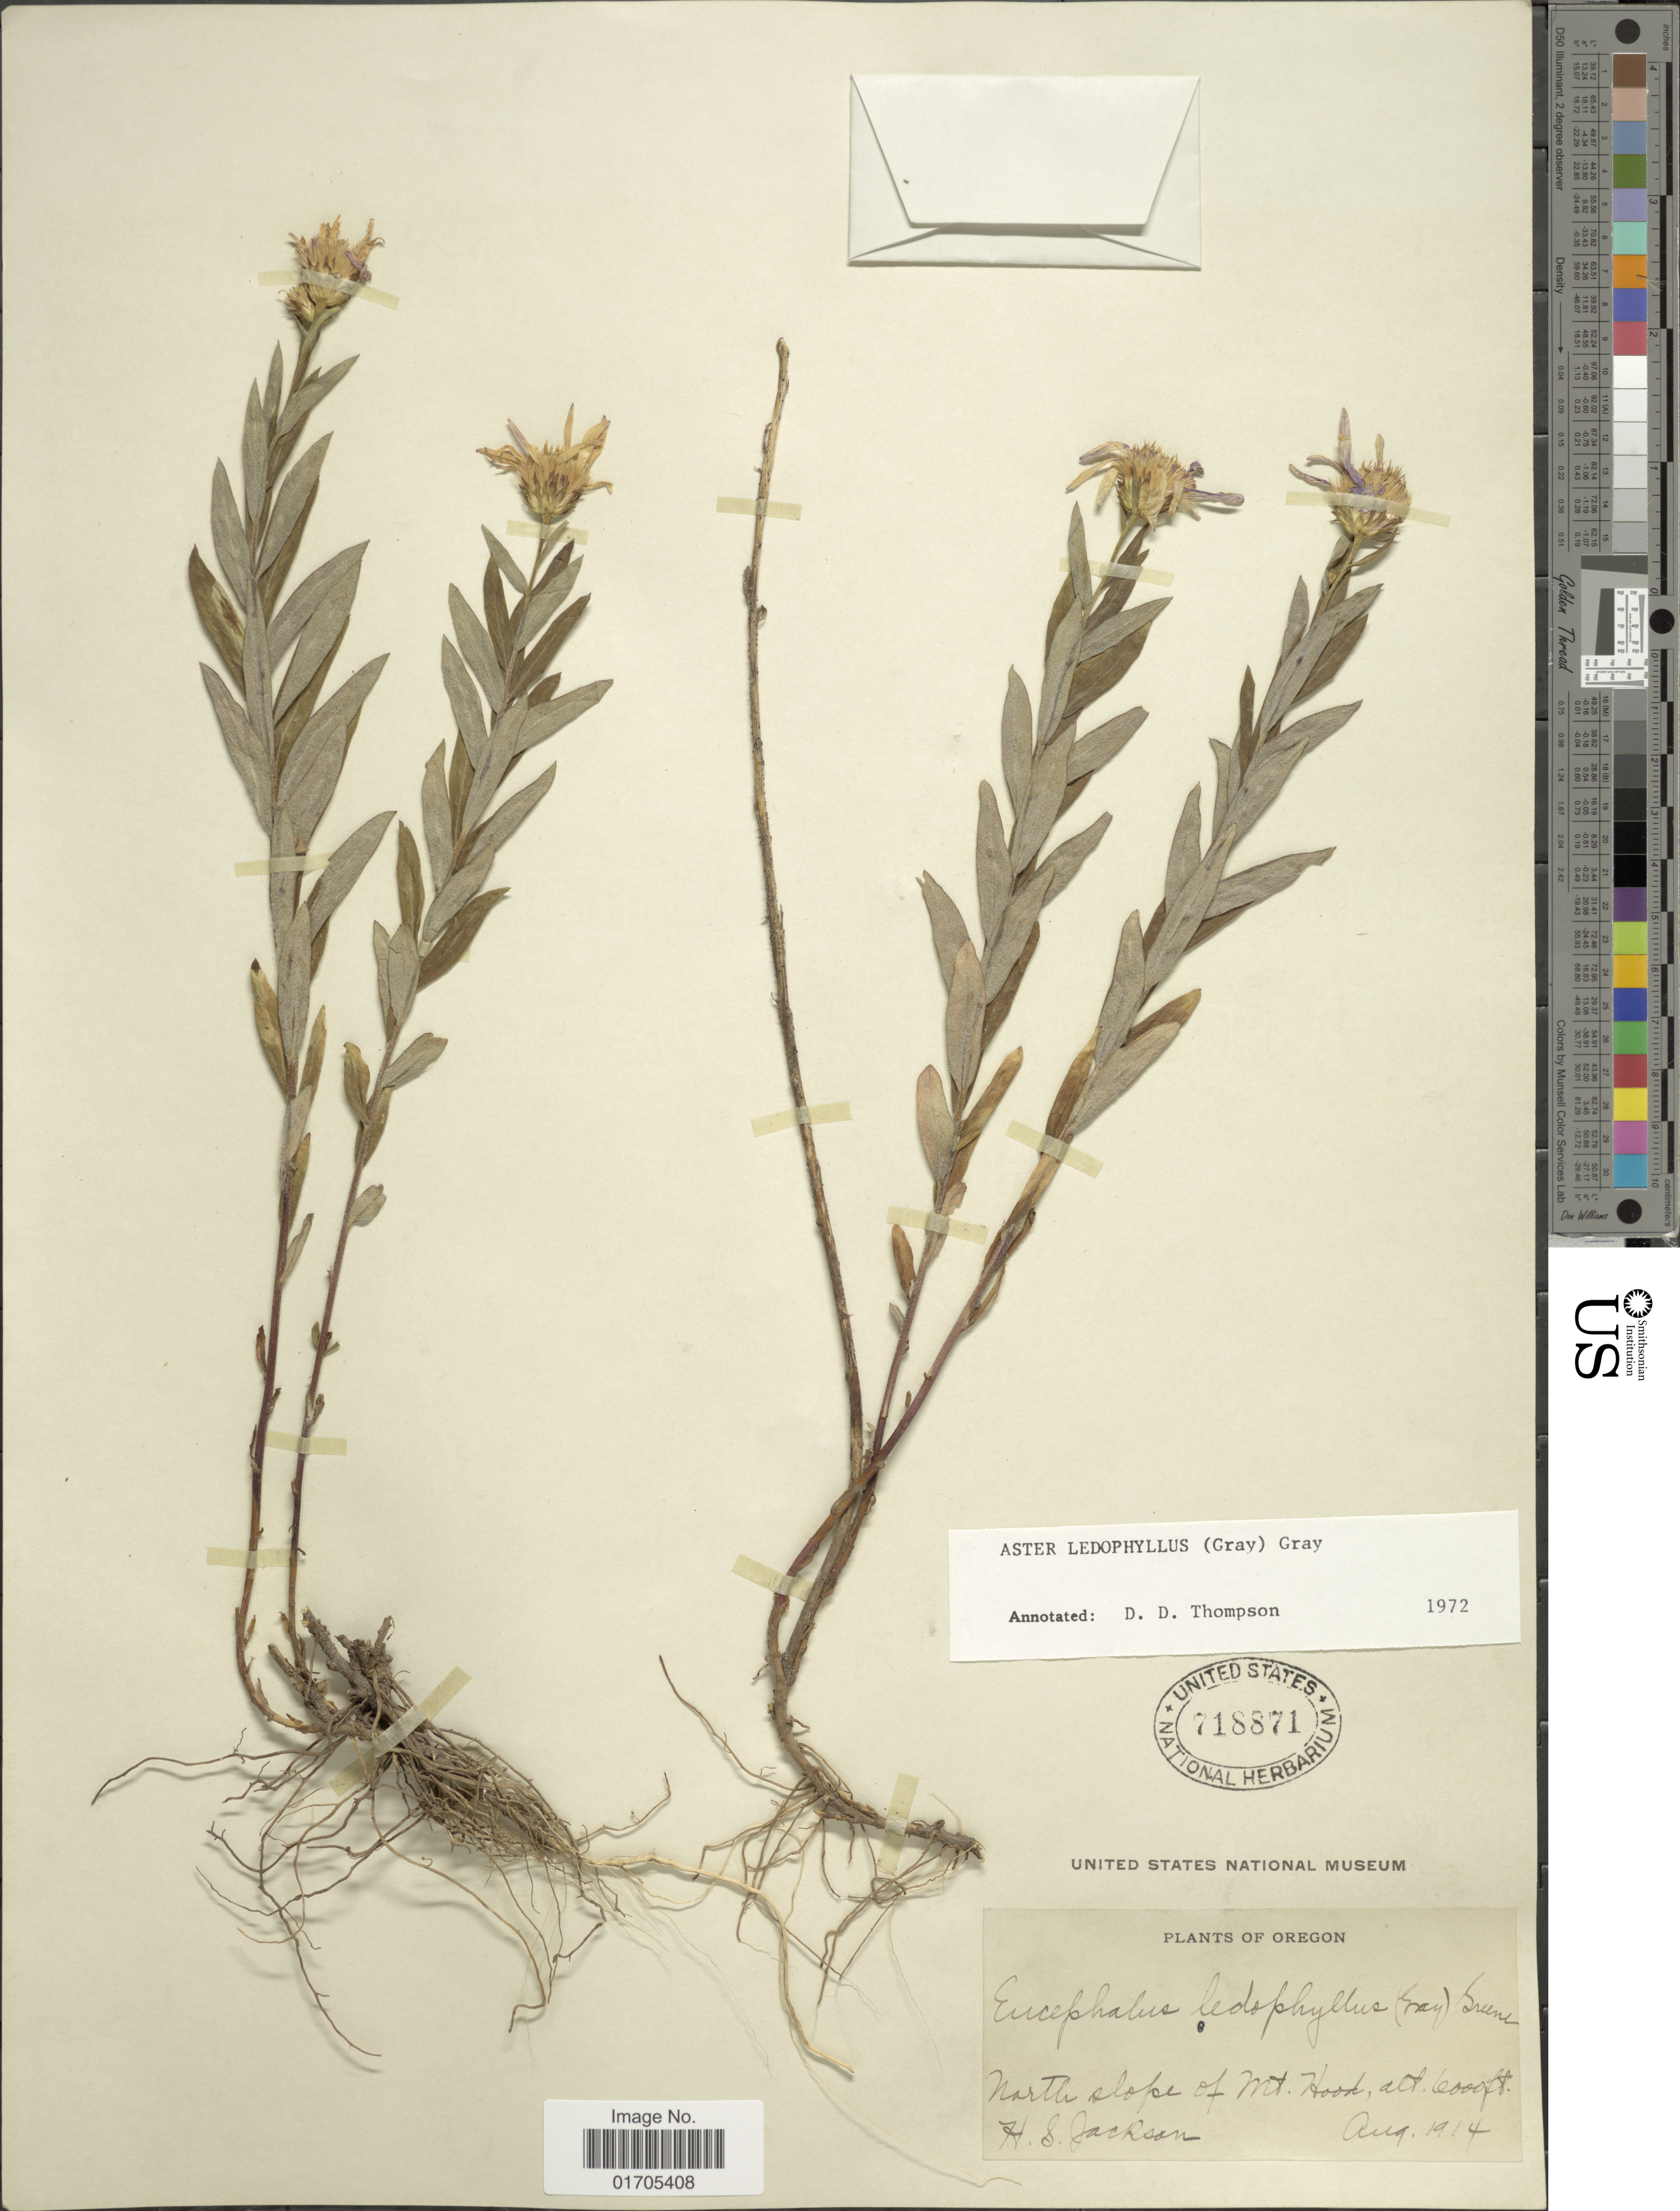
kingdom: Plantae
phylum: Tracheophyta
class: Magnoliopsida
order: Asterales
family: Asteraceae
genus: Eucephalus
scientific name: Eucephalus ledophyllus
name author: (A. Gray) Greene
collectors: H. Jackson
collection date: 1914-08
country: United States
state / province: Oregon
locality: Oregon. North slope of Mt. Hook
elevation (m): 1829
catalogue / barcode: US 718871